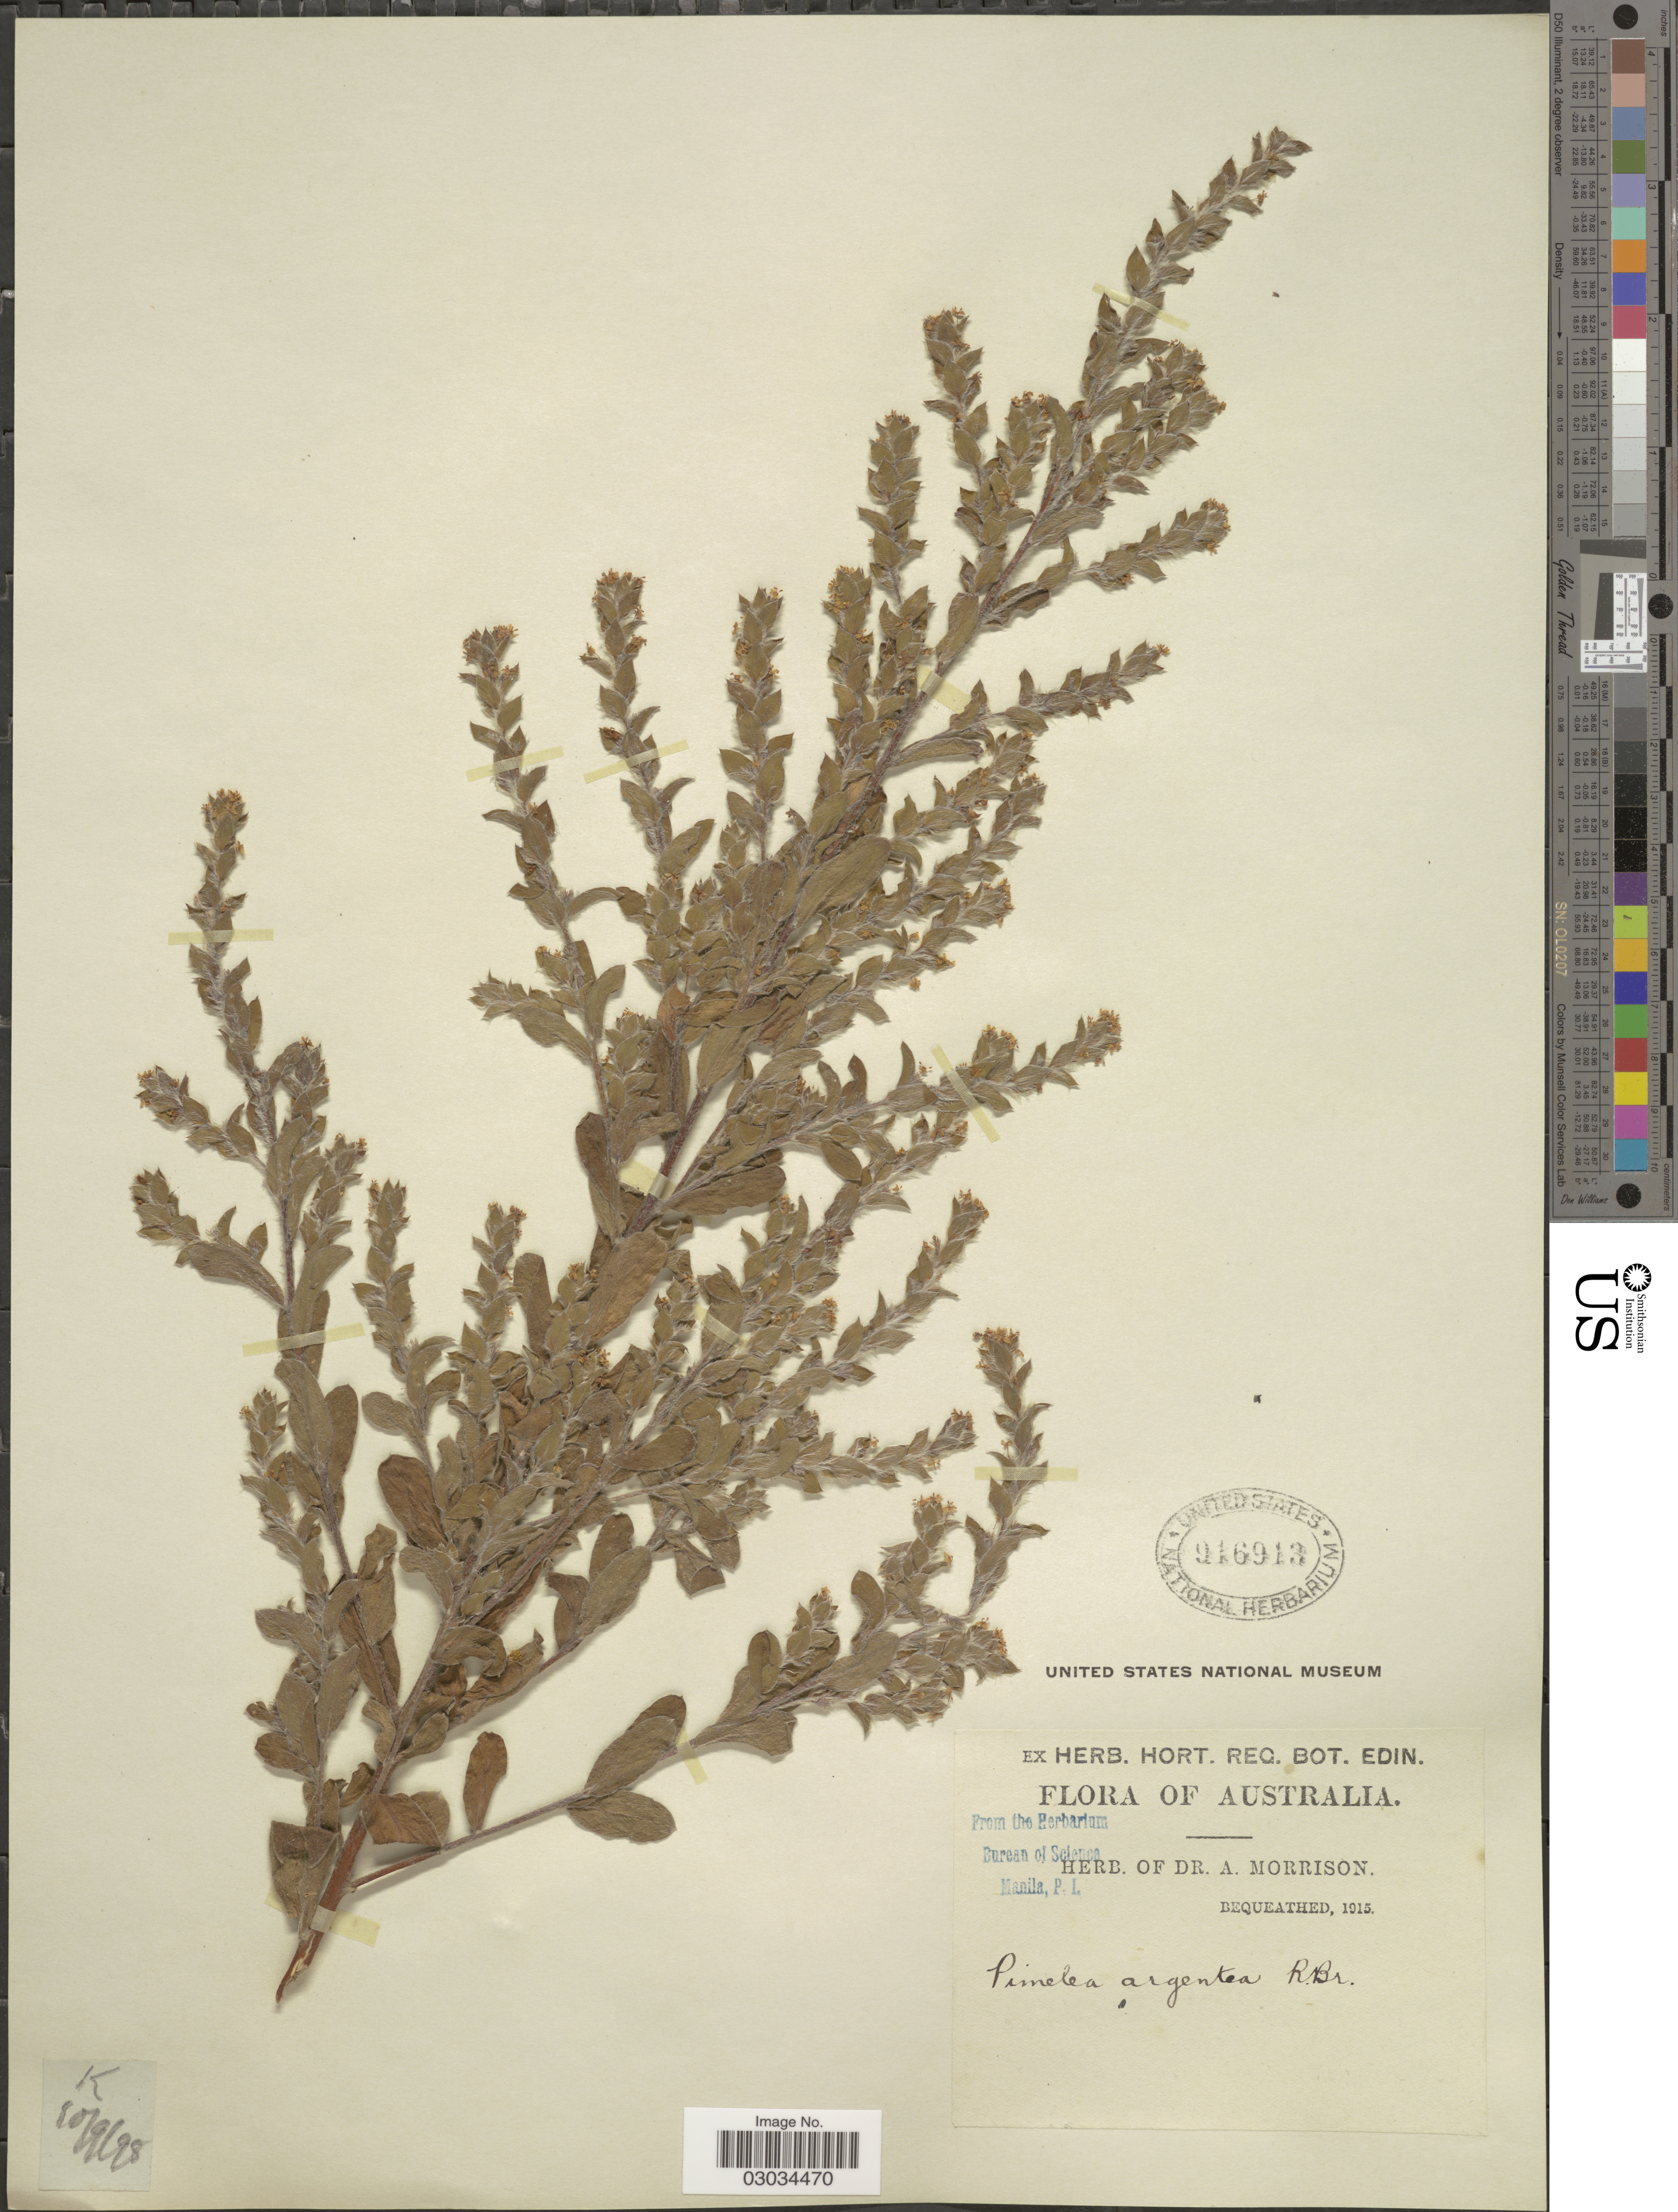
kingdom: Plantae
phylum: Tracheophyta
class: Magnoliopsida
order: Malvales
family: Thymelaeaceae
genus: Pimelea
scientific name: Pimelea argentea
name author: R. Br.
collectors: ex herb. Dr. A. Morrison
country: Australia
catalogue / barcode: US 916913